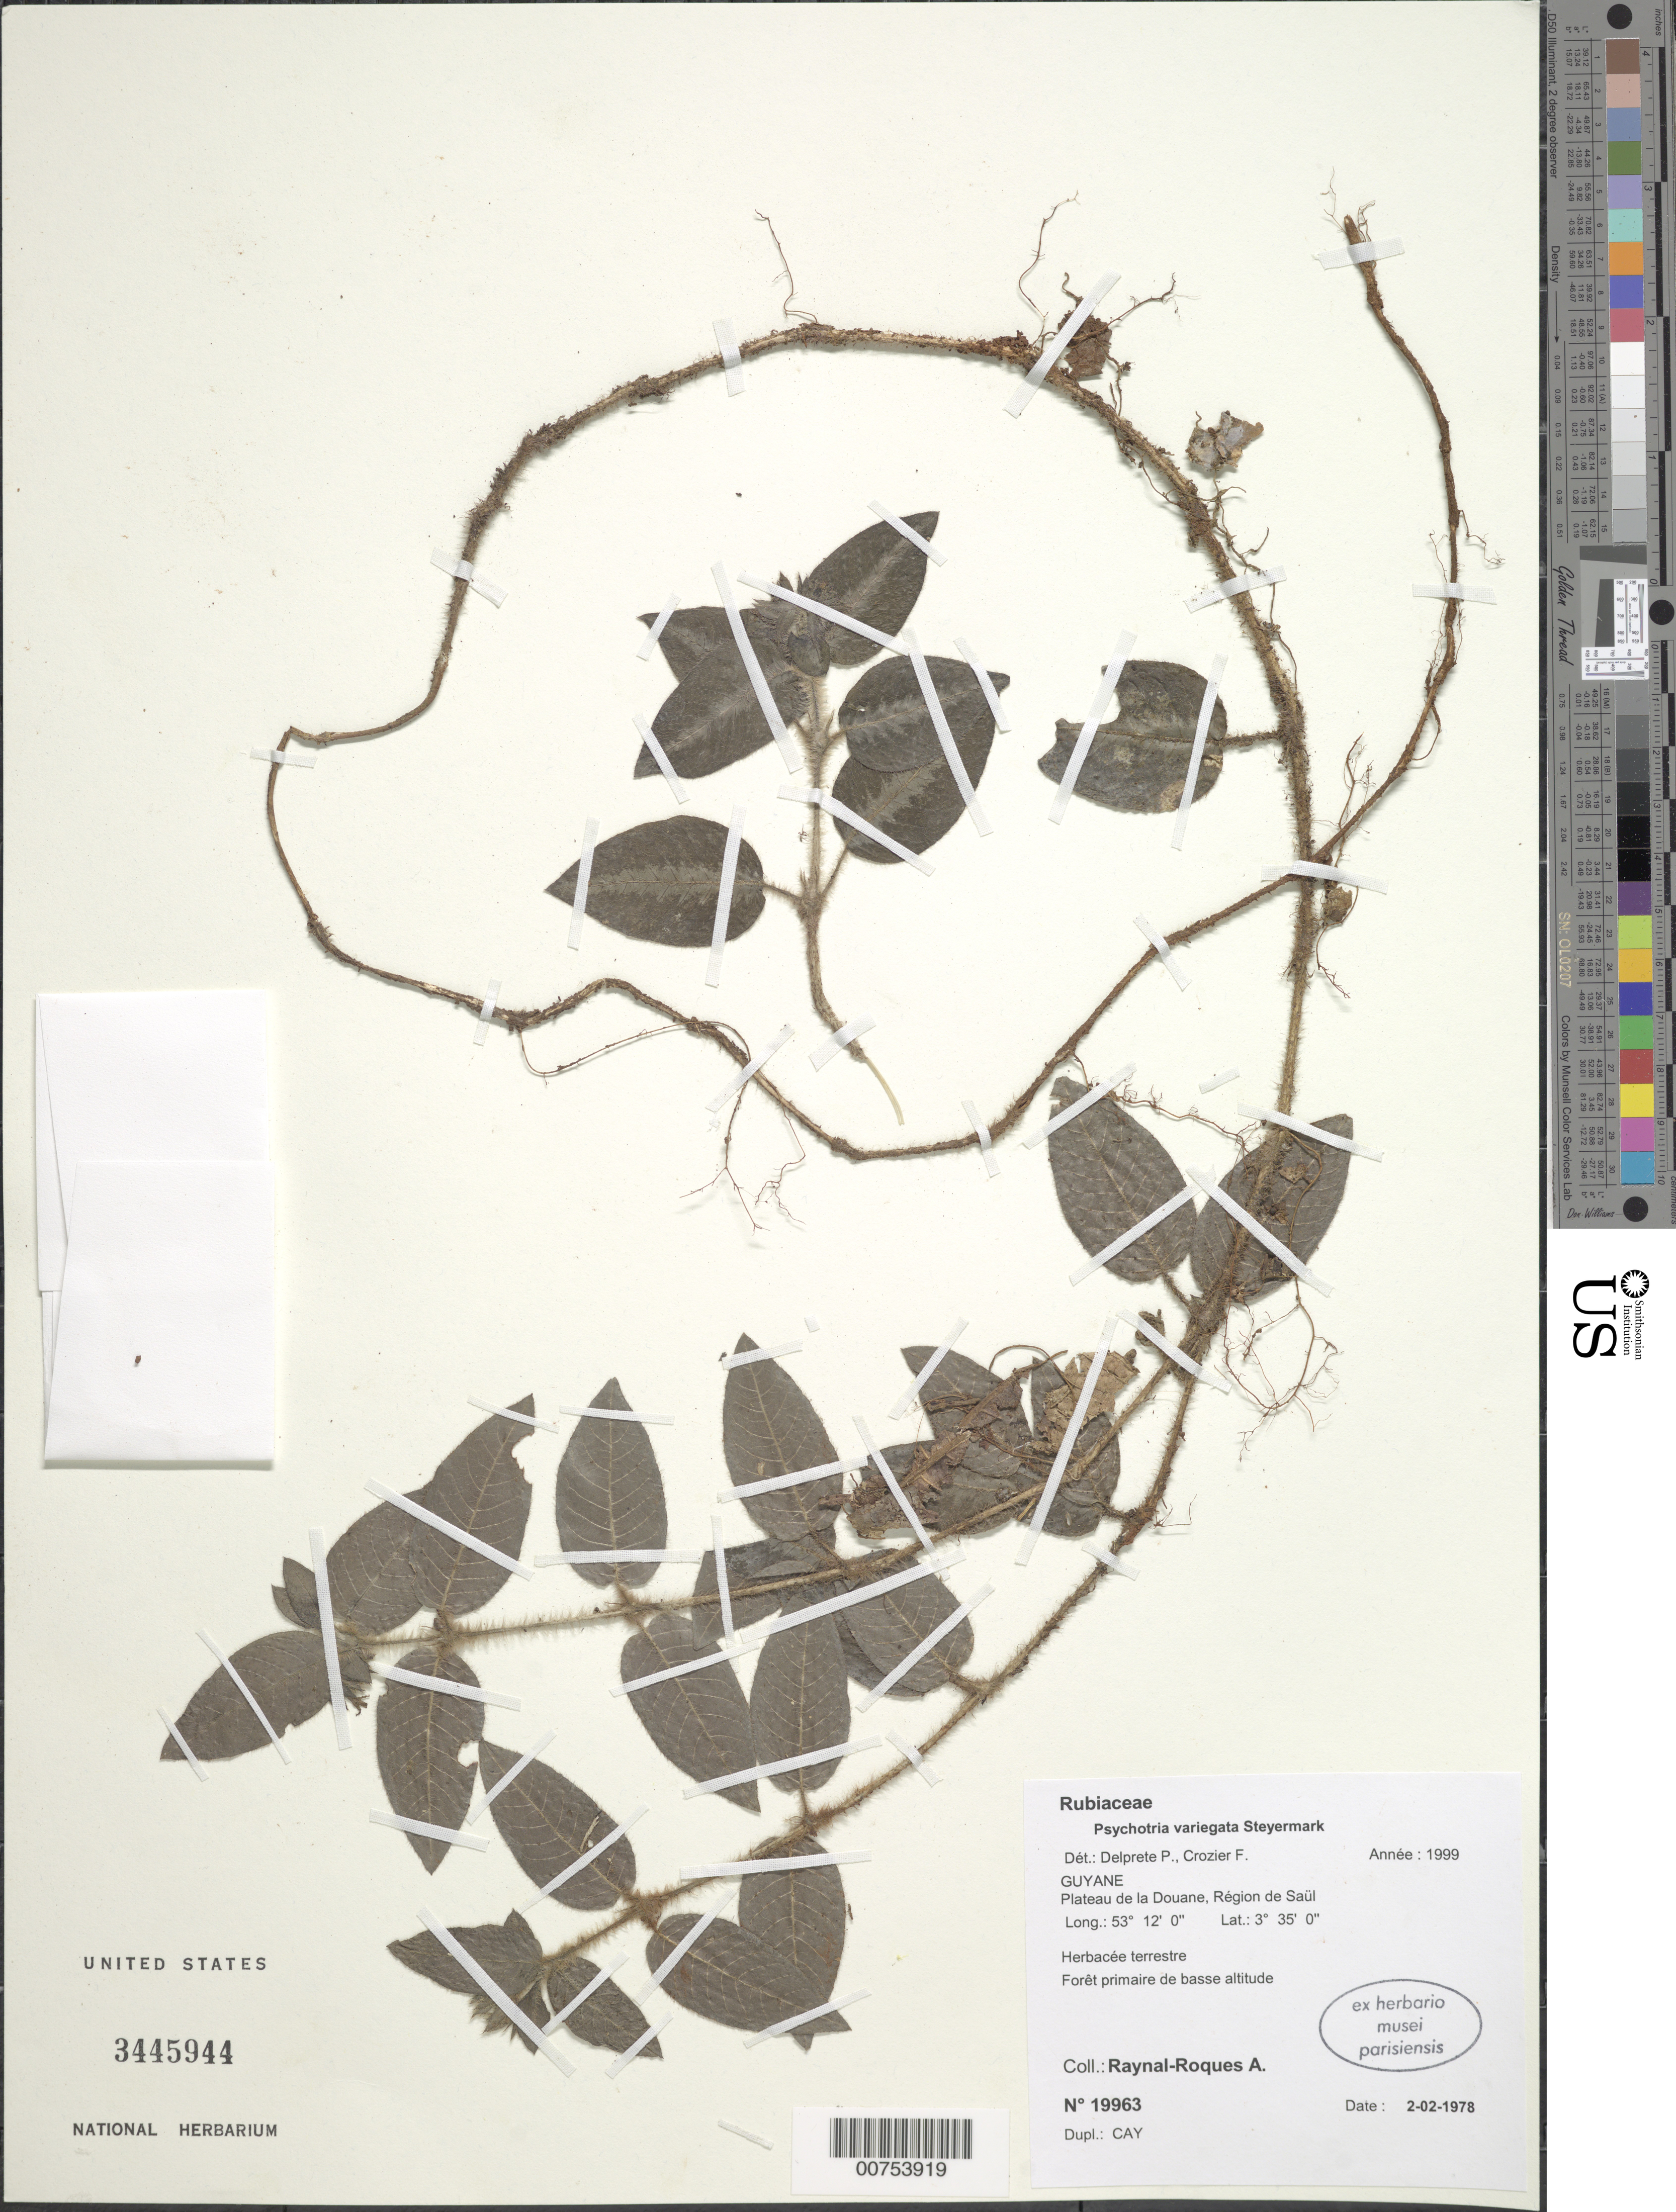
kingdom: Plantae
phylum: Tracheophyta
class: Magnoliopsida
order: Gentianales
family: Rubiaceae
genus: Palicourea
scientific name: Palicourea debilis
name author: (Müll. Arg.) Delprete & J.H. Kirkbr.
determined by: Kirkbride, J. H., Jr.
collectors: A. M. Raynal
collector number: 19963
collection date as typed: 2-Feb-78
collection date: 1978-02-02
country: French Guiana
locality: Saül, Plateau de la Douane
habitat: Low primary forest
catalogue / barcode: US 3445944